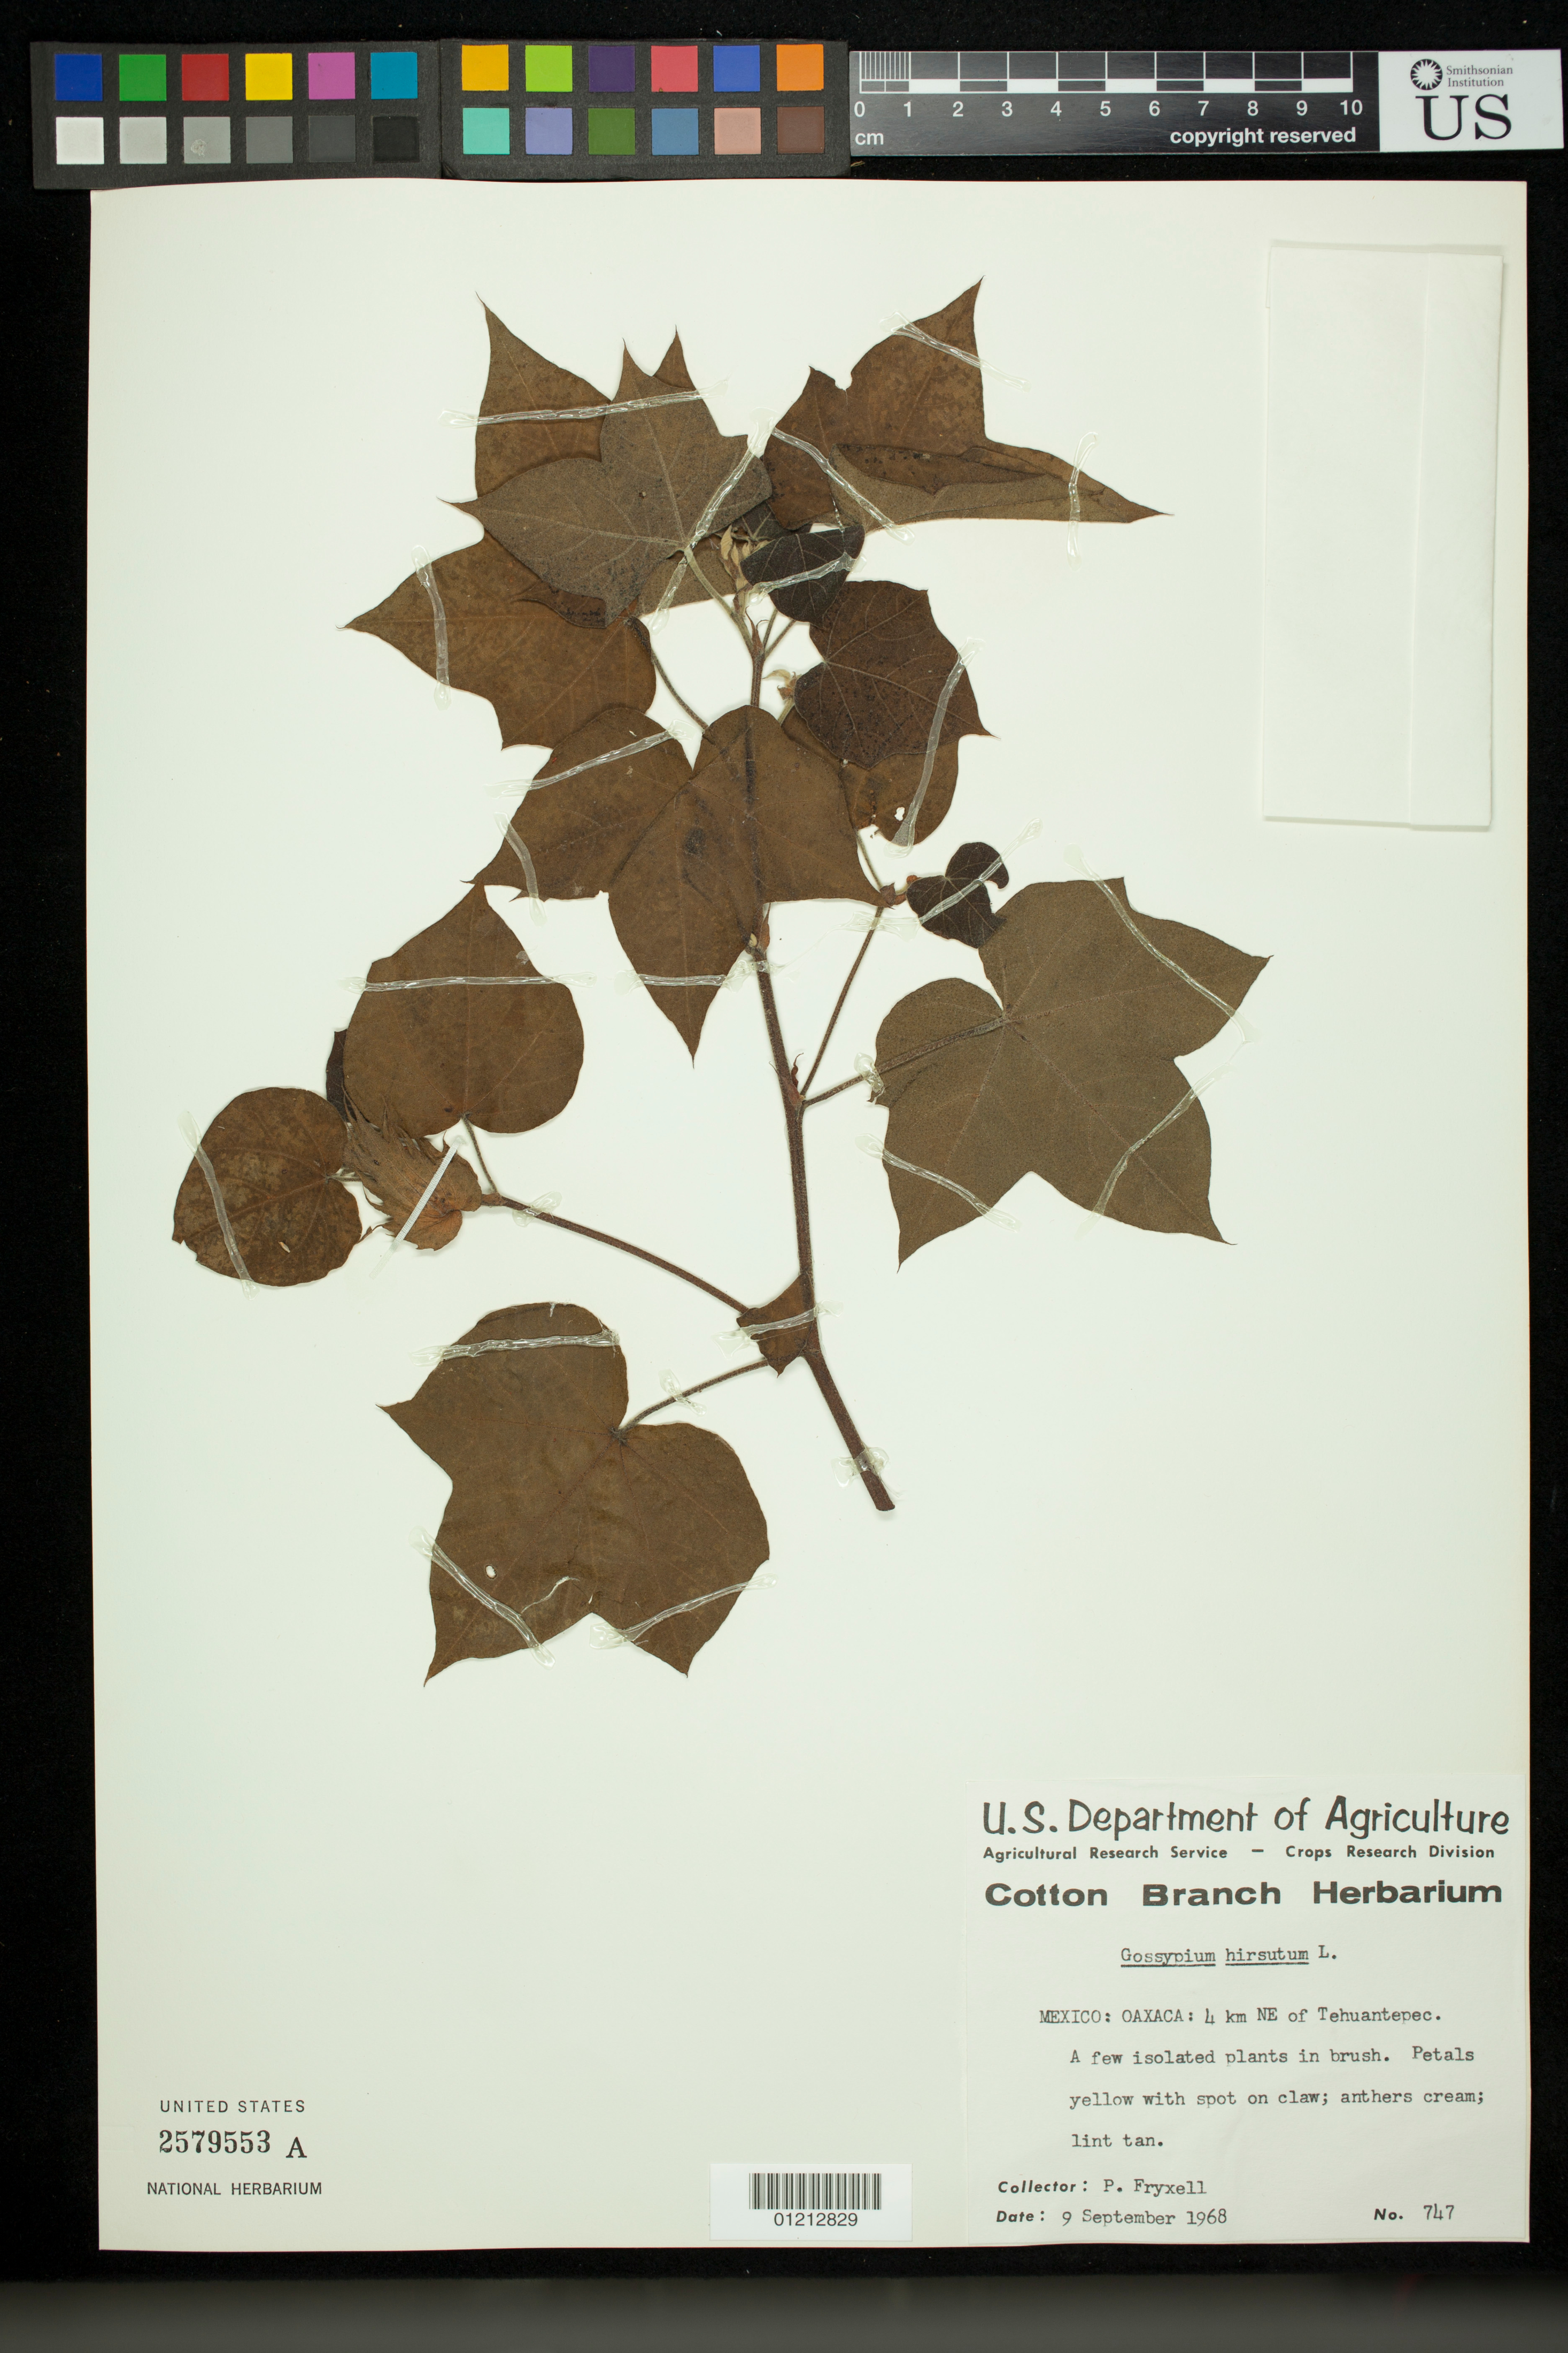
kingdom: Plantae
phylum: Tracheophyta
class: Magnoliopsida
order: Malvales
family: Malvaceae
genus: Gossypium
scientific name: Gossypium hirsutum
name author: L.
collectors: P. A. Fryxell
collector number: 747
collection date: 1968-09-09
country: Mexico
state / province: Oaxaca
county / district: Santo Domingo Tehuantepec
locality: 4 km NE of Tehuantepec.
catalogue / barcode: US 2579553A